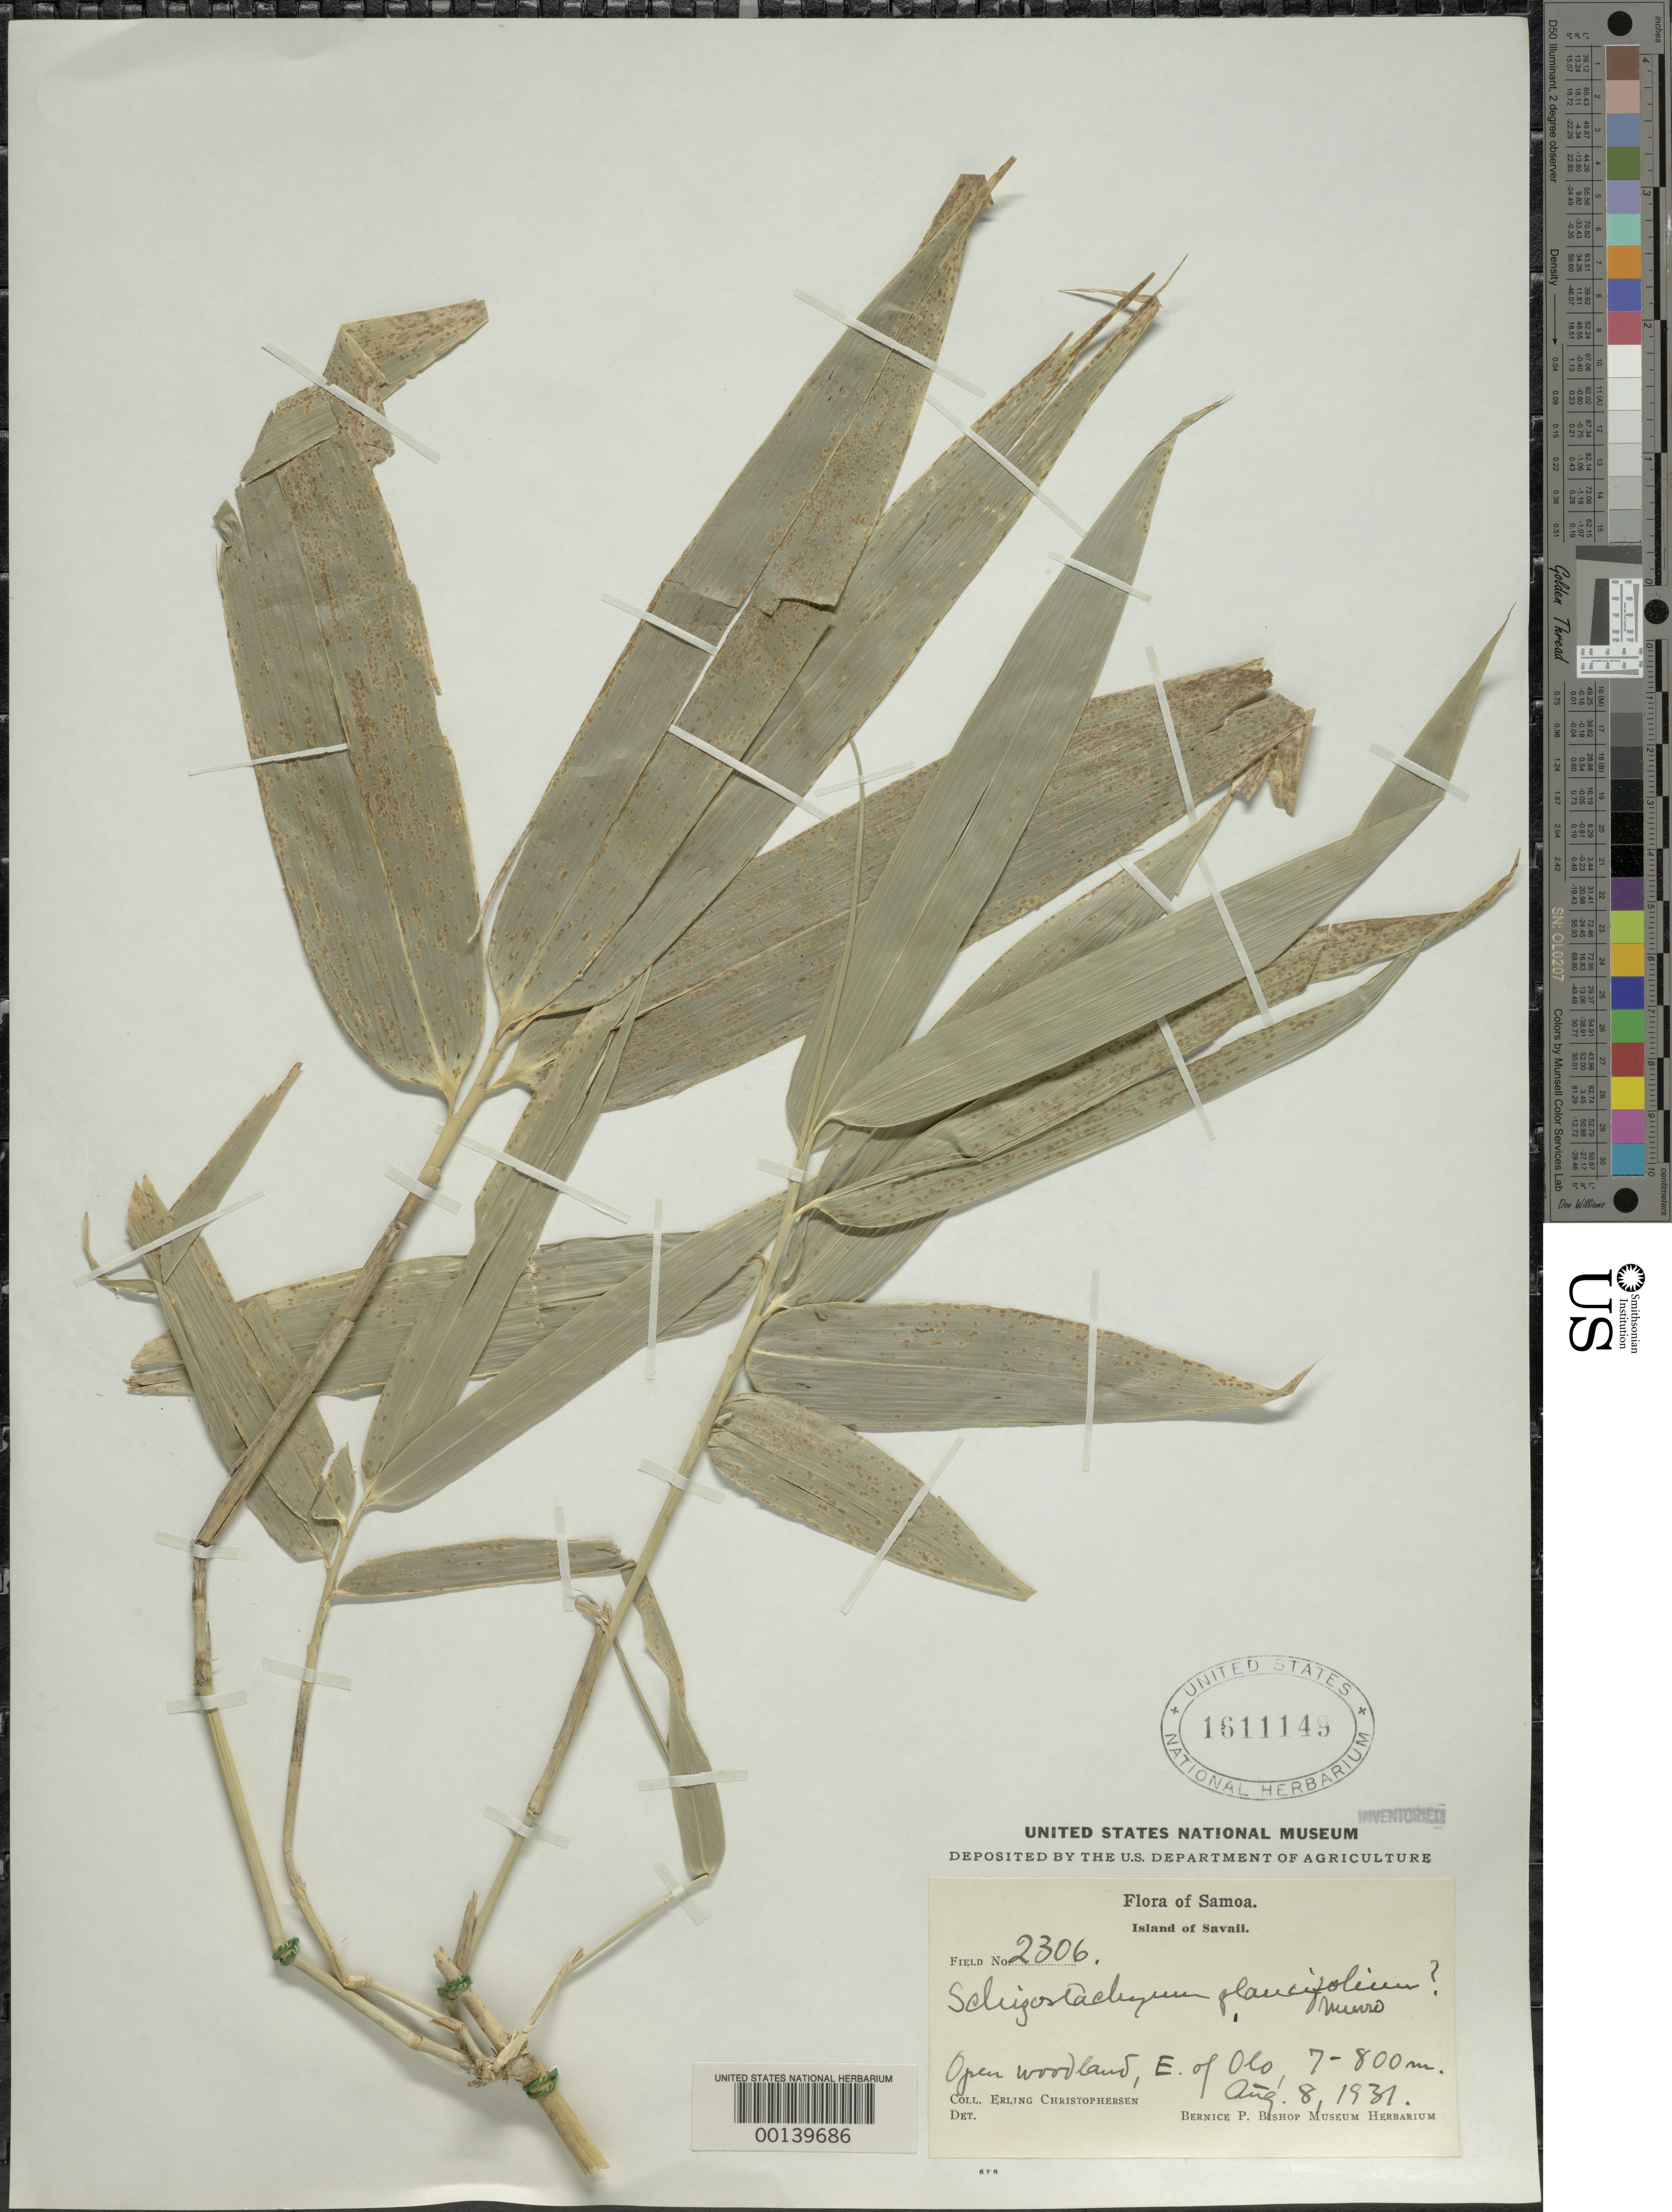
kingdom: Plantae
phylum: Tracheophyta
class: Liliopsida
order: Poales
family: Poaceae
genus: Schizostachyum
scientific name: Schizostachyum glaucifolium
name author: (Rupr.) Munro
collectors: E. Christophersen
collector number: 2306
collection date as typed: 08 Aug 1931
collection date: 1931-08-08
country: Samoa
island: Savai'i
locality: E. olo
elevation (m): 700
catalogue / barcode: US 1611149